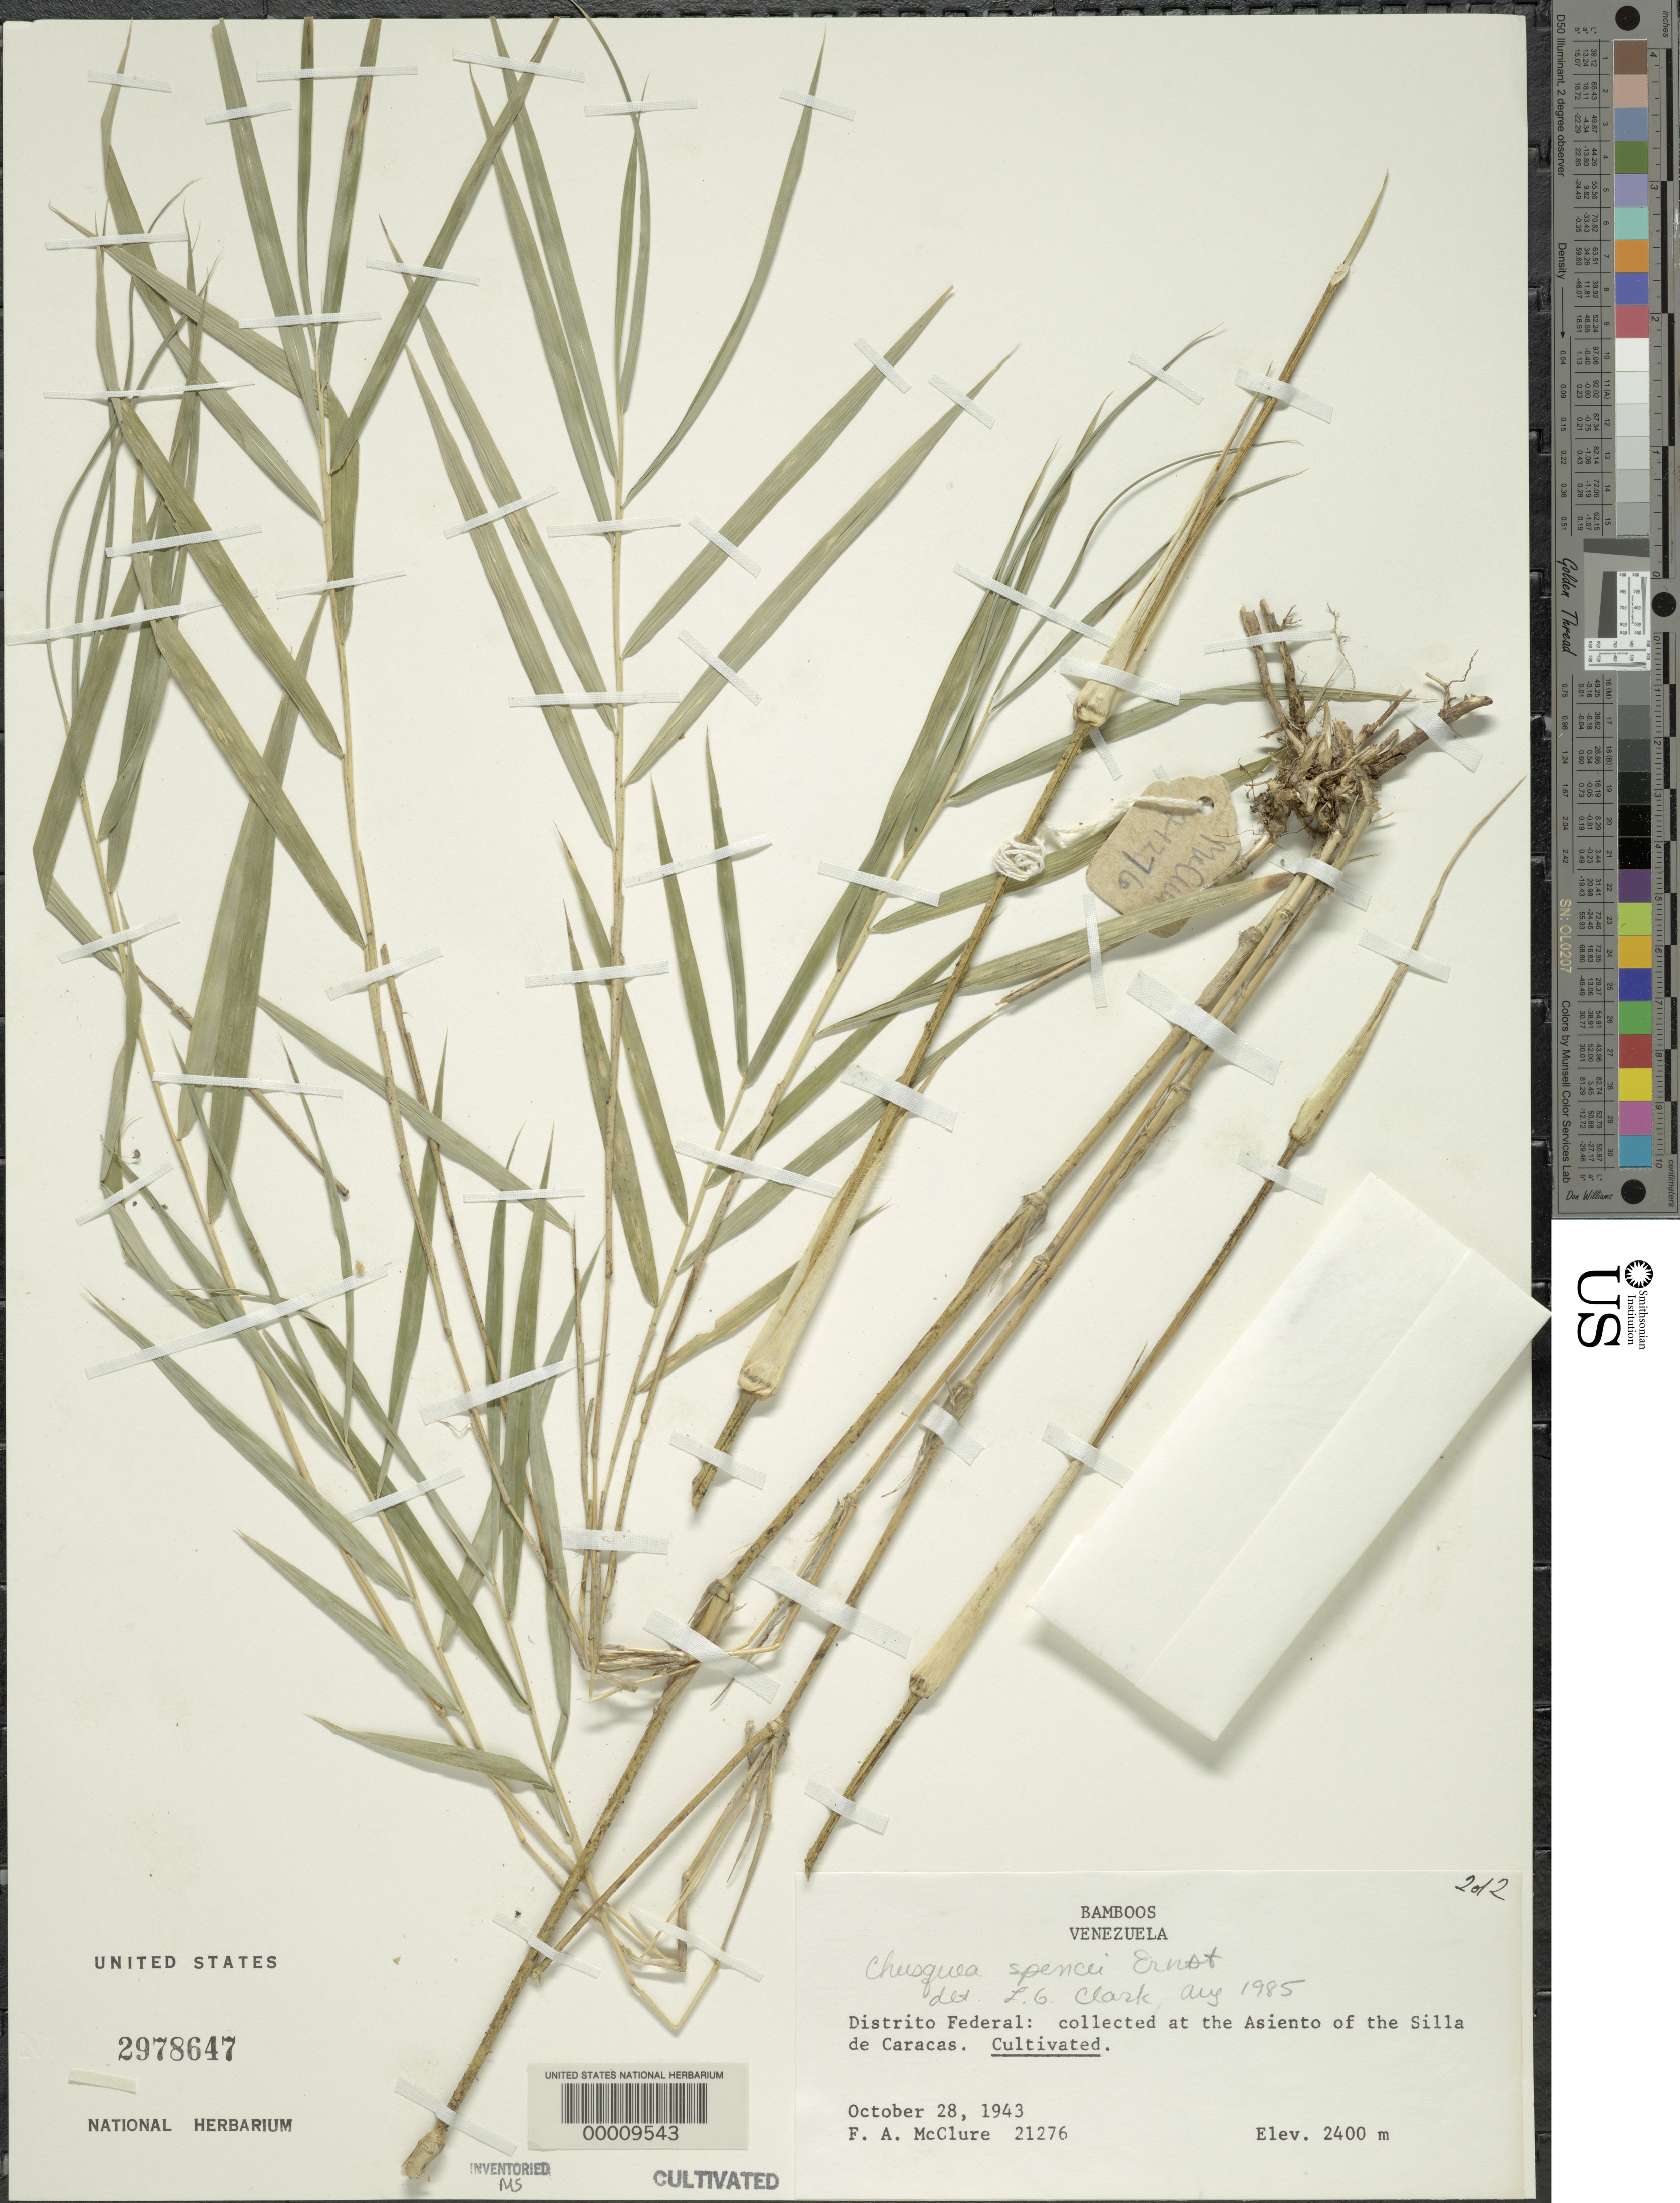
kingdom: Plantae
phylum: Tracheophyta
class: Liliopsida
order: Poales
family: Poaceae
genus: Chusquea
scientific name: Chusquea spencei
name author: Ernst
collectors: F. A. McClure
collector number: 21276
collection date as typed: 28 Oct 1943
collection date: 1943-10-28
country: Venezuela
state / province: Distrito Federal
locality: Asiento, silla de caracas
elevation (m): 2400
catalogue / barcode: US 2978647